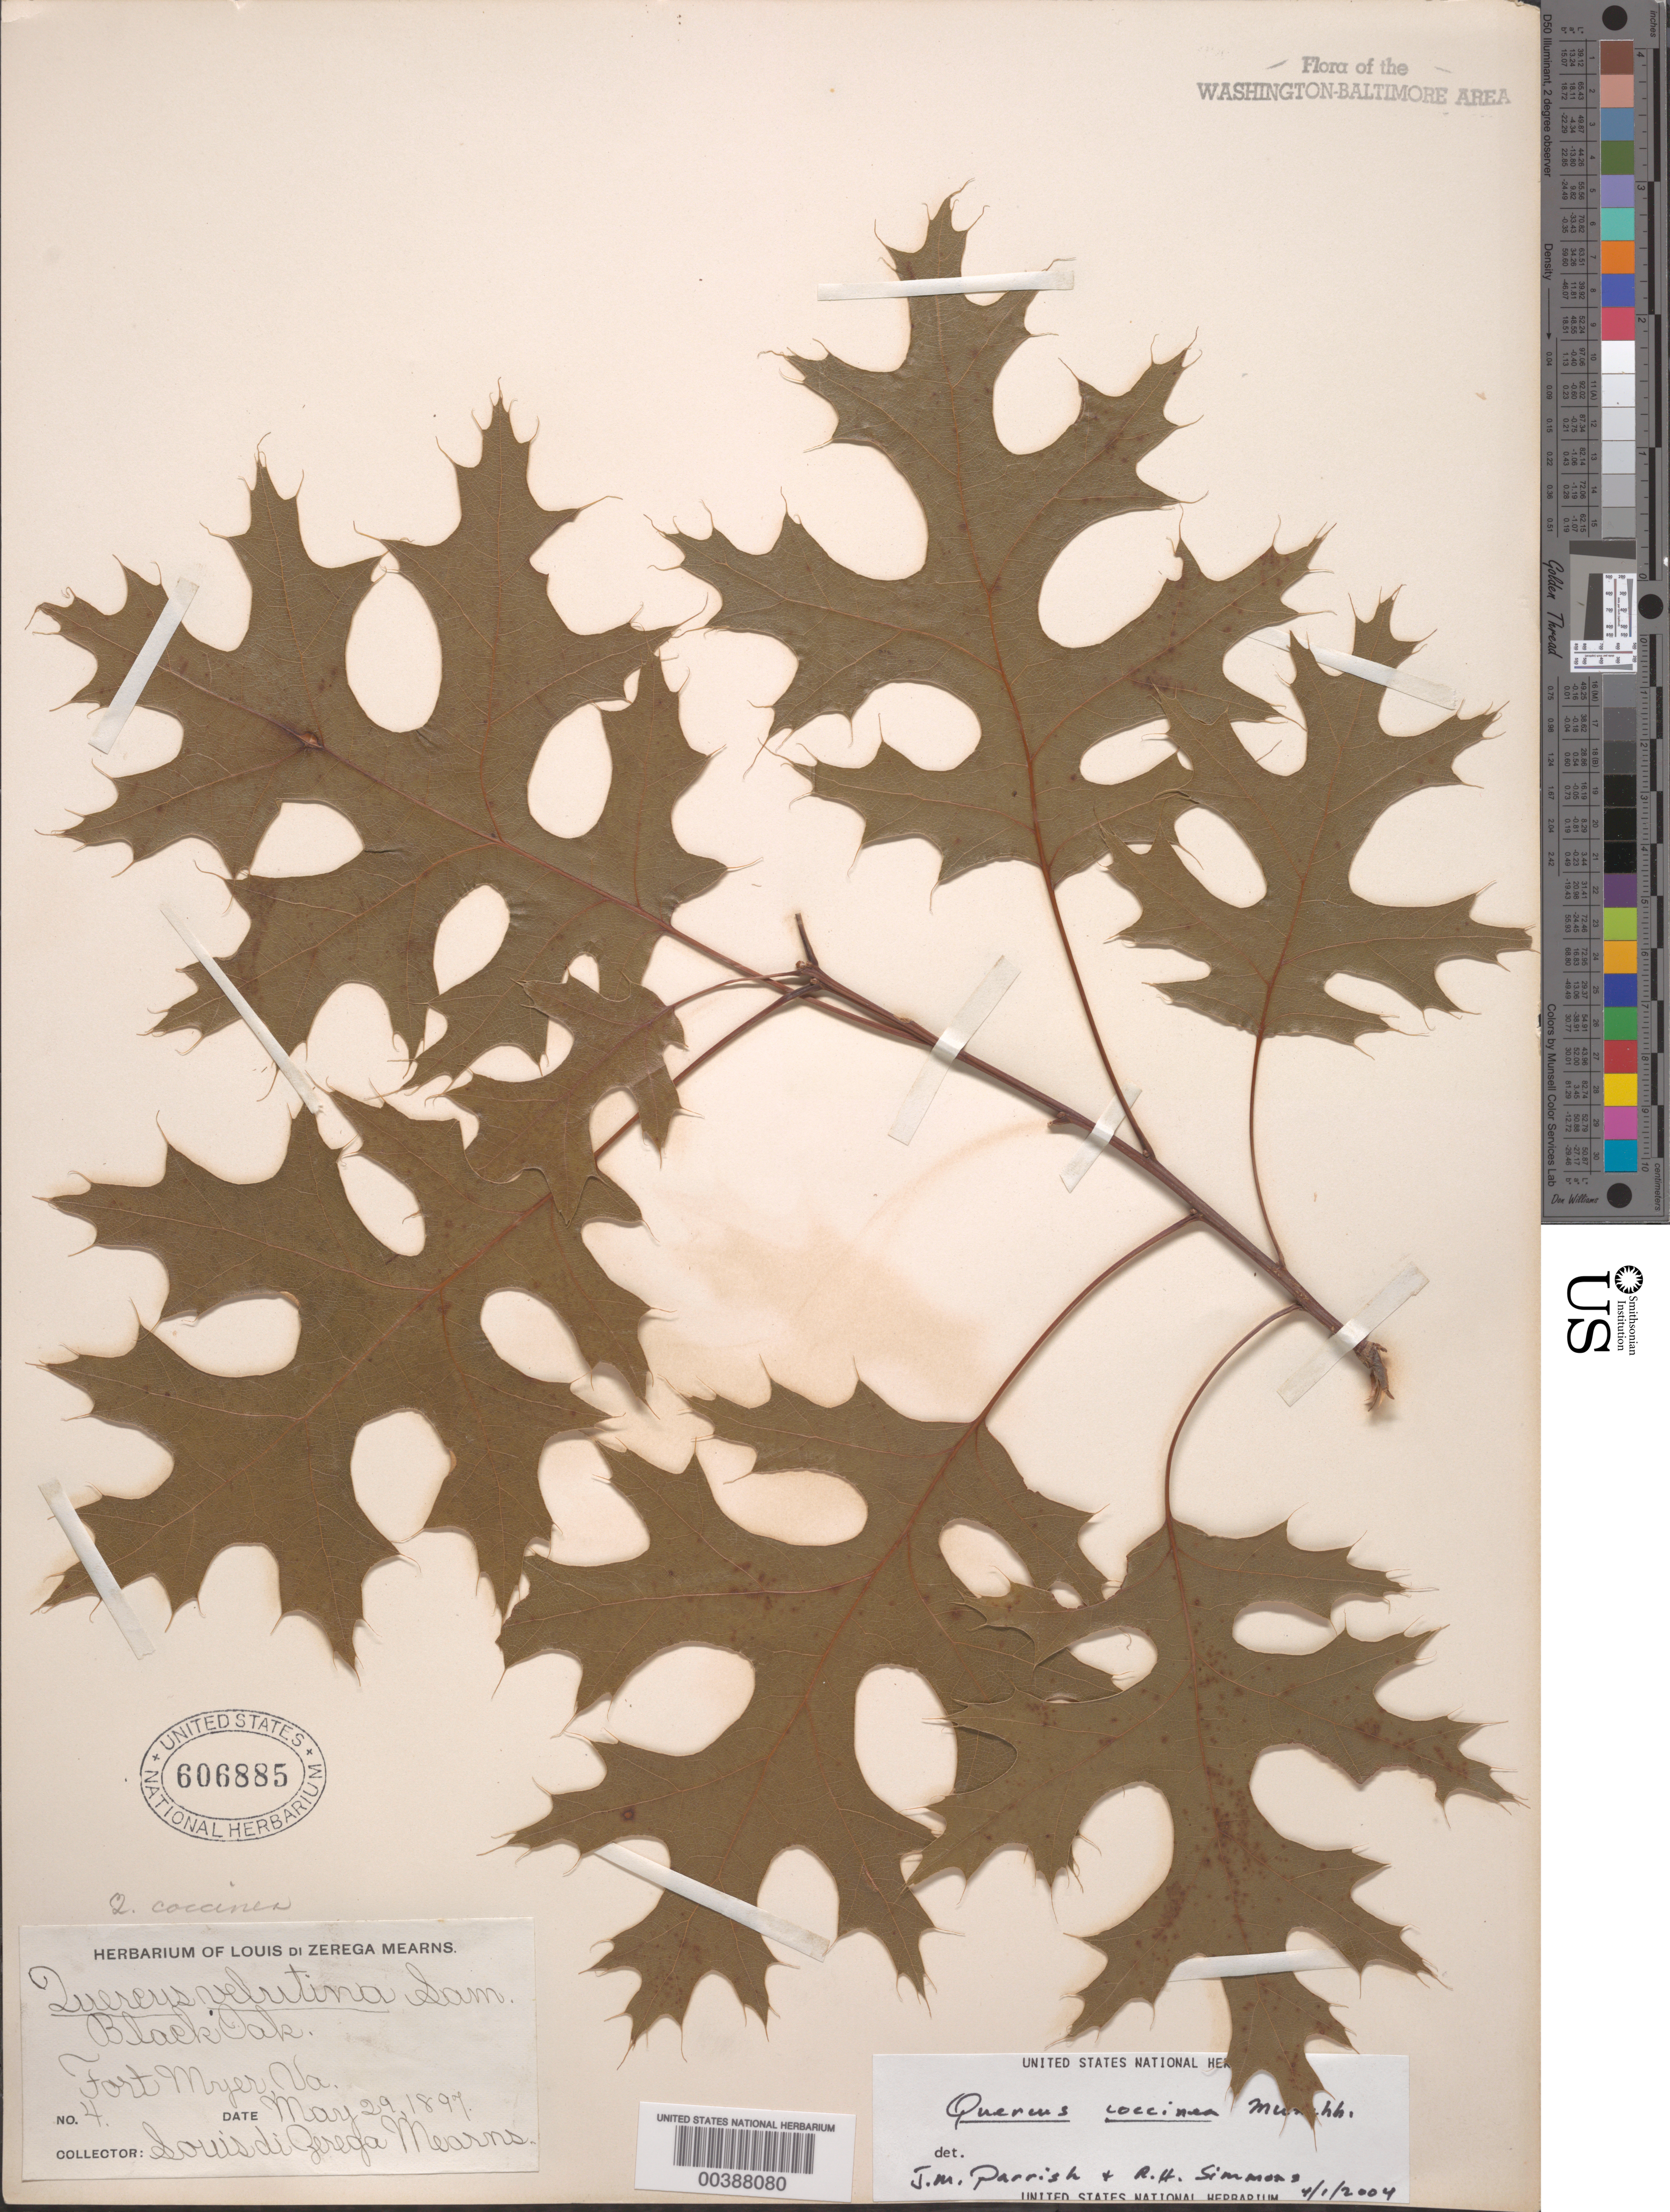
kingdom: Plantae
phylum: Tracheophyta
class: Magnoliopsida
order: Fagales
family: Fagaceae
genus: Quercus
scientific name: Quercus coccinea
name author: Münchh.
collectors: L. D. Mearns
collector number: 4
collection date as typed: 29 May 1897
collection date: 1897-05-29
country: United States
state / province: Virginia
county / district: Arlington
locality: Fort Myers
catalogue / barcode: US 606885